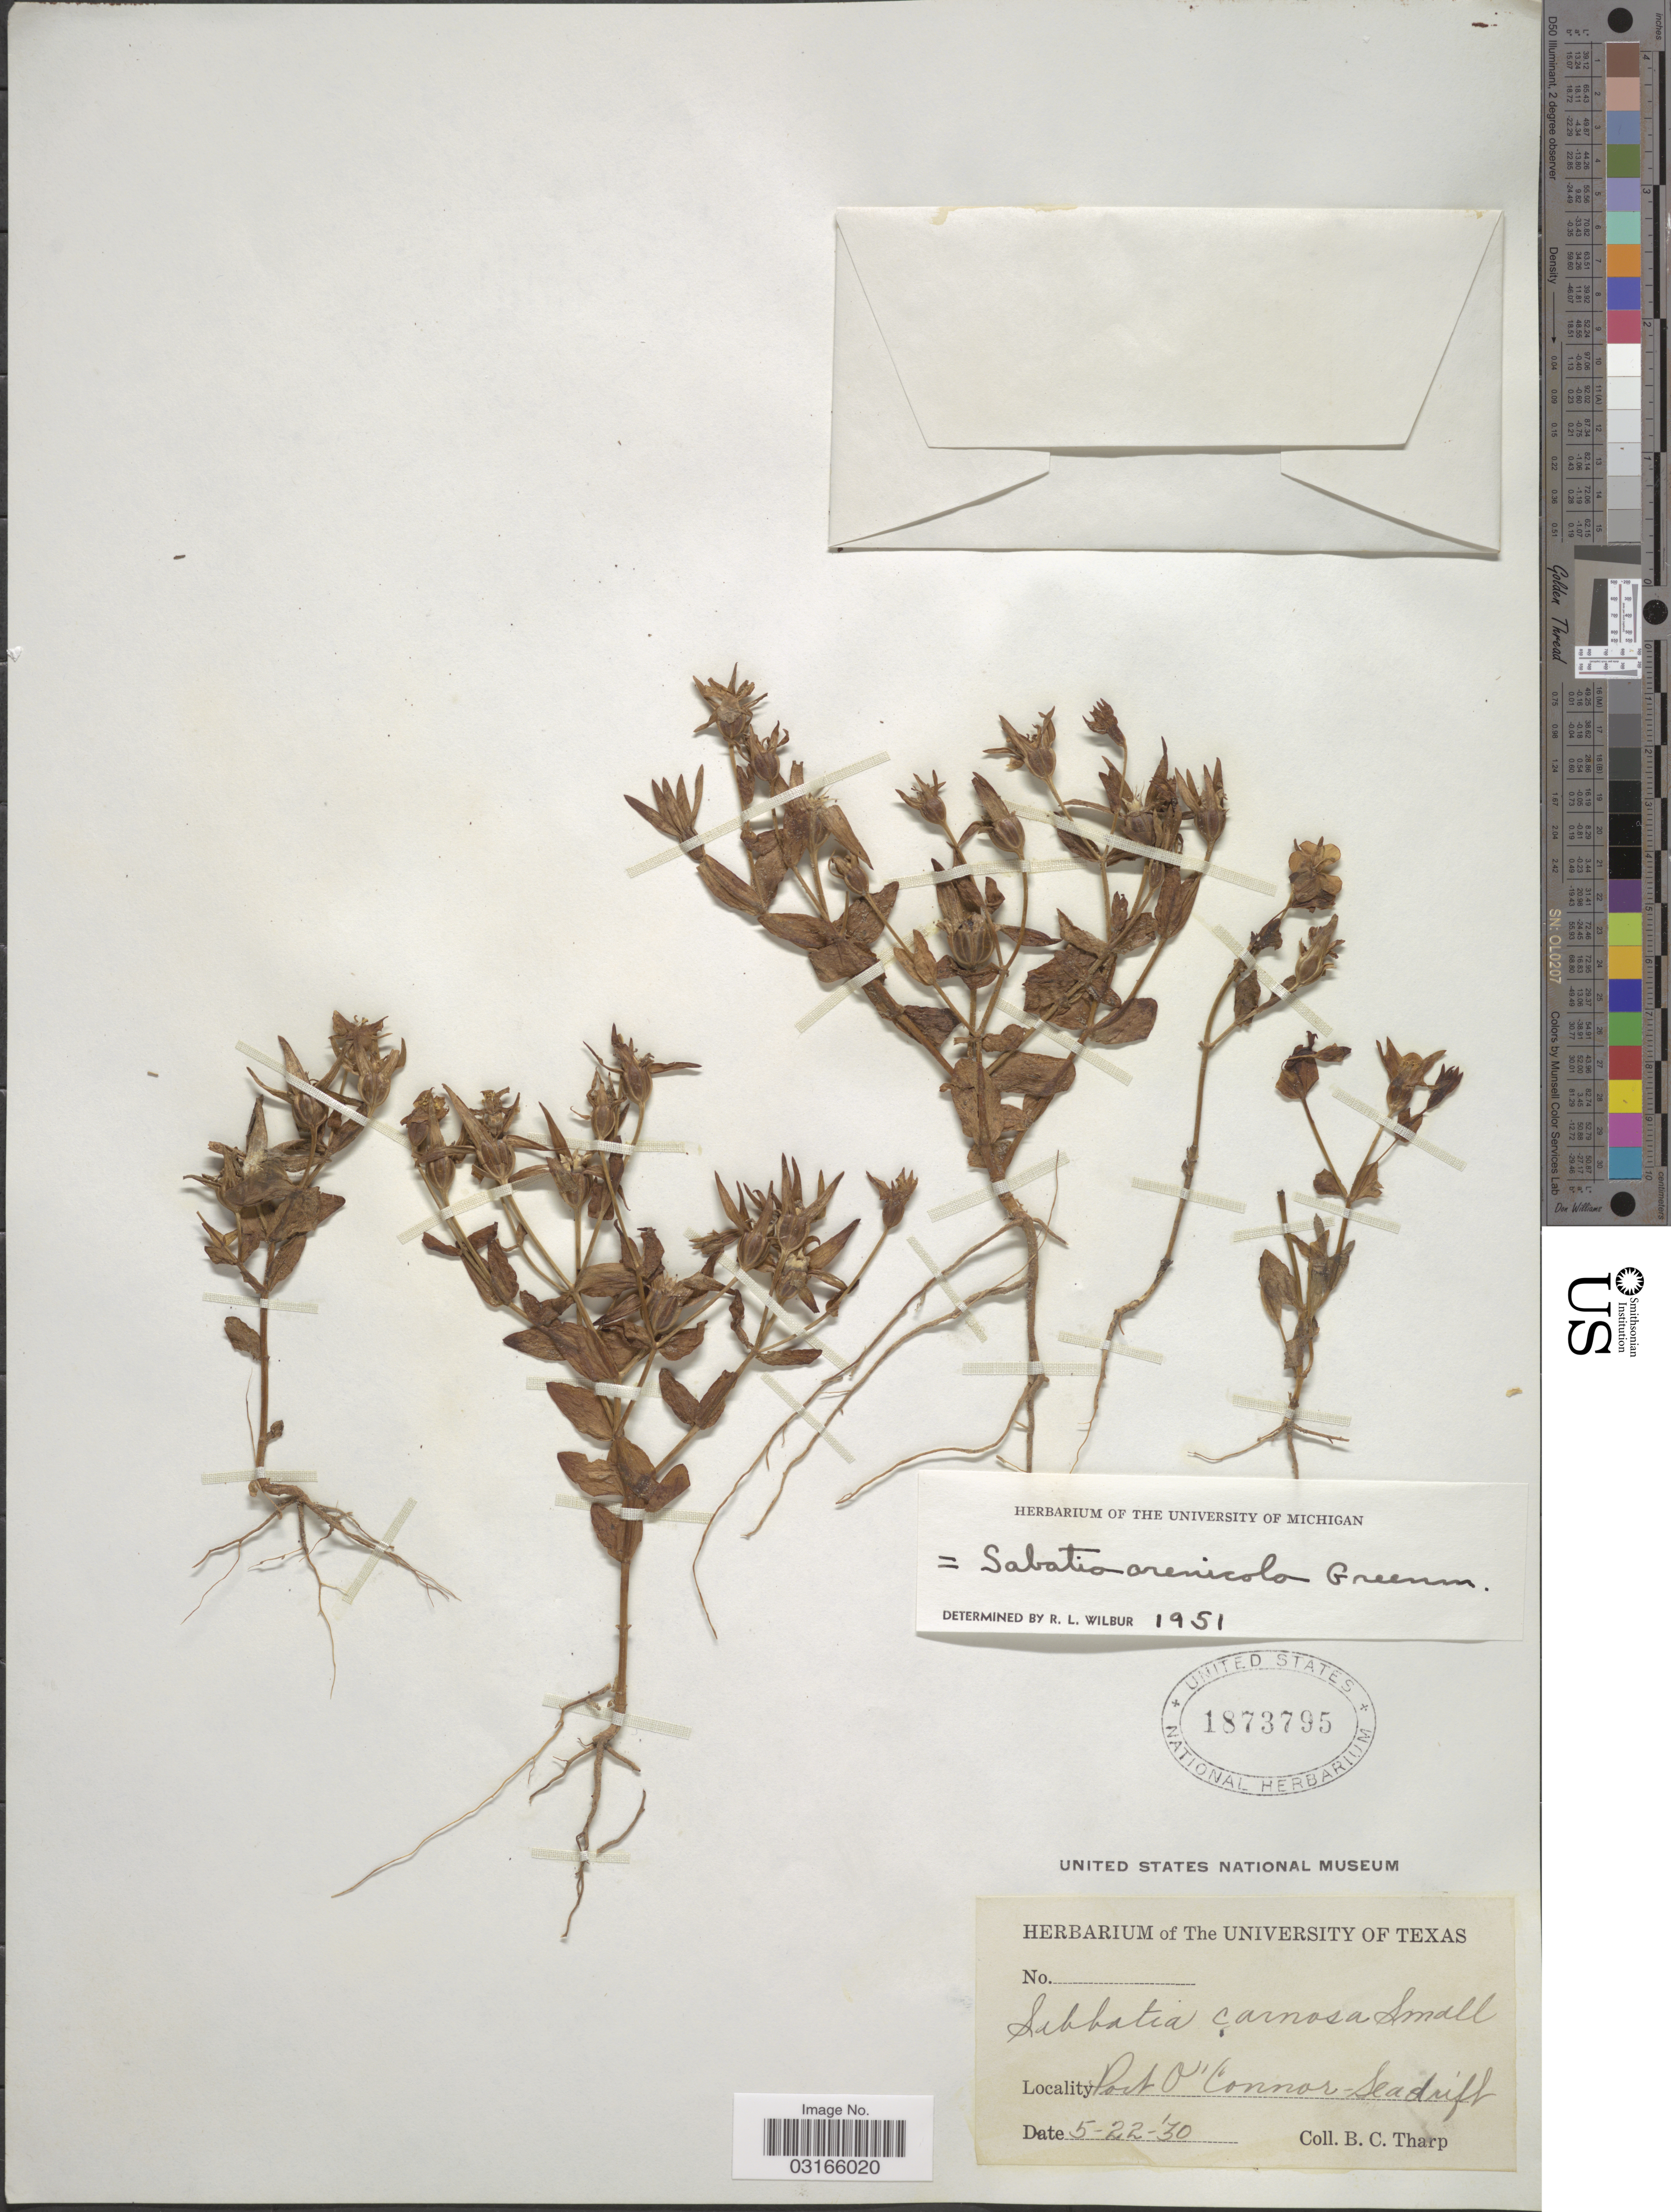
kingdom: Plantae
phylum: Tracheophyta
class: Magnoliopsida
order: Gentianales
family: Gentianaceae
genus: Sabatia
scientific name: Sabatia arenicola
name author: Greenm.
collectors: B. C. Tharp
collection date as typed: Transcribed d/m/y: 22/5/30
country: United States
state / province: Texas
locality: Port O'Conner, Sea drift.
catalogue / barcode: US 1873795